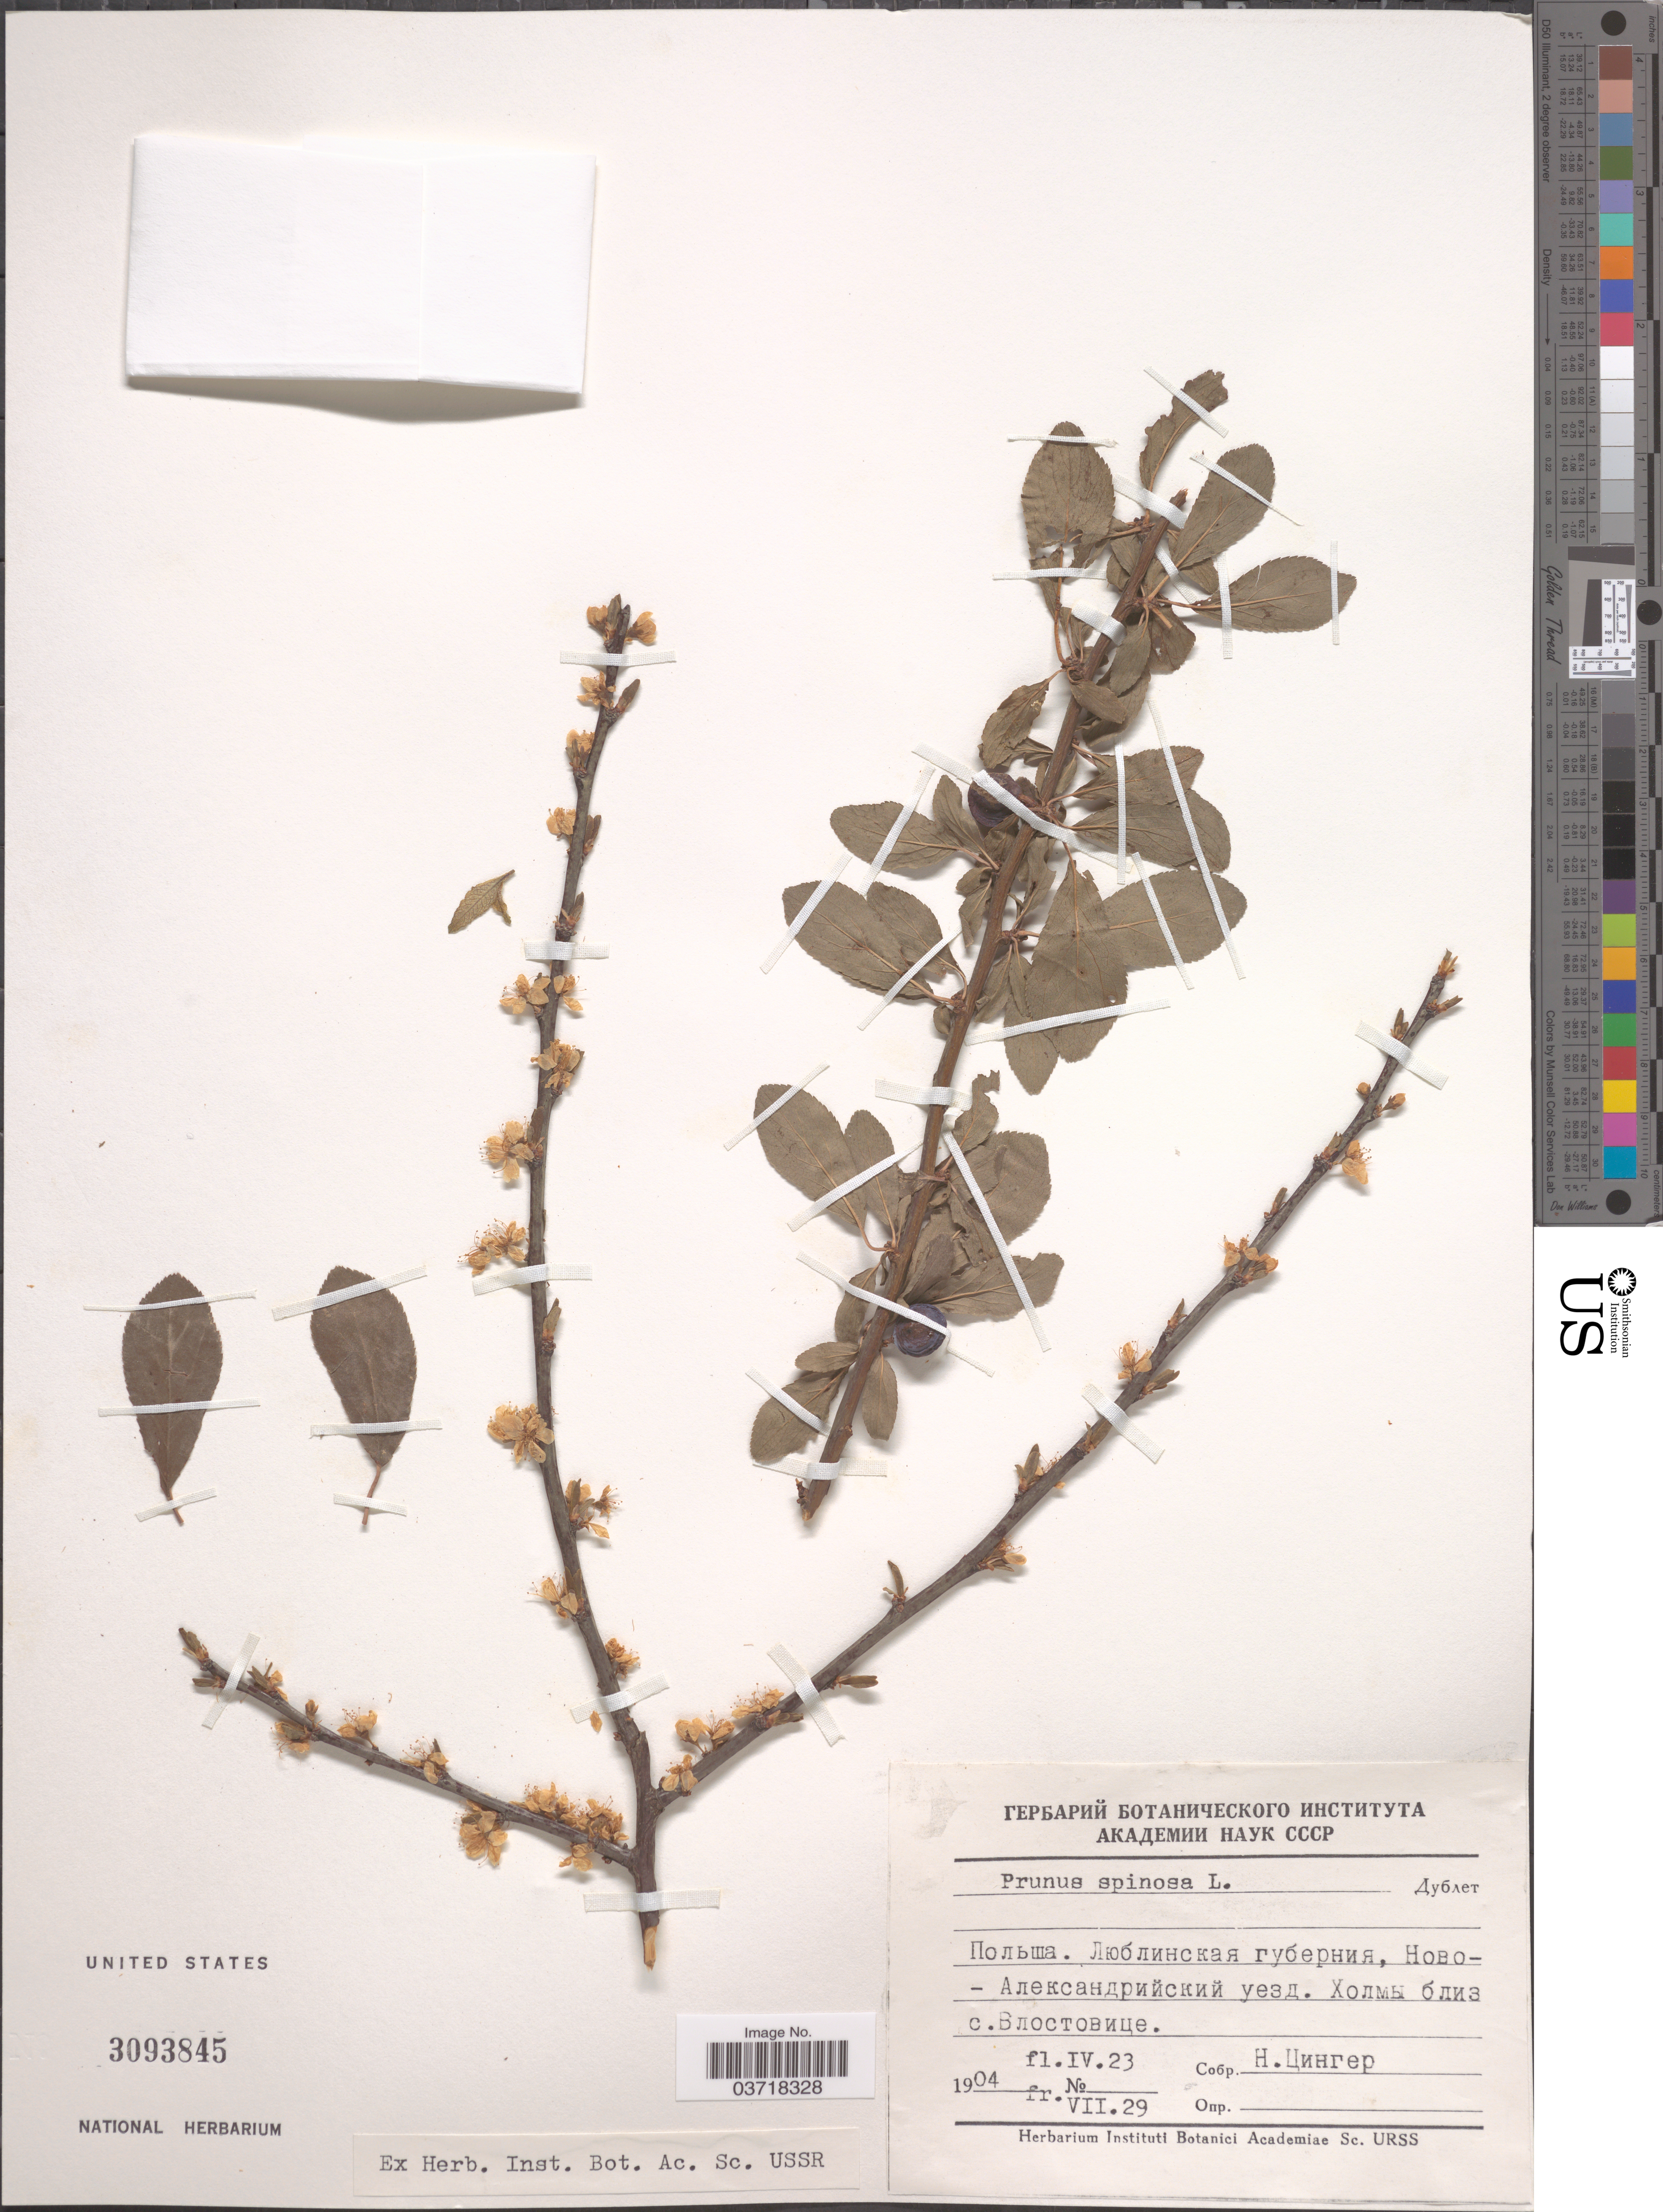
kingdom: Plantae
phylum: Tracheophyta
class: Magnoliopsida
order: Rosales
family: Rosaceae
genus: Prunus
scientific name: Prunus spinosa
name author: L.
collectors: X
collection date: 1904-04-23/1904-07-29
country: Poland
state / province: Lubelskie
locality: near Vlostovitse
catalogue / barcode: US 3093845